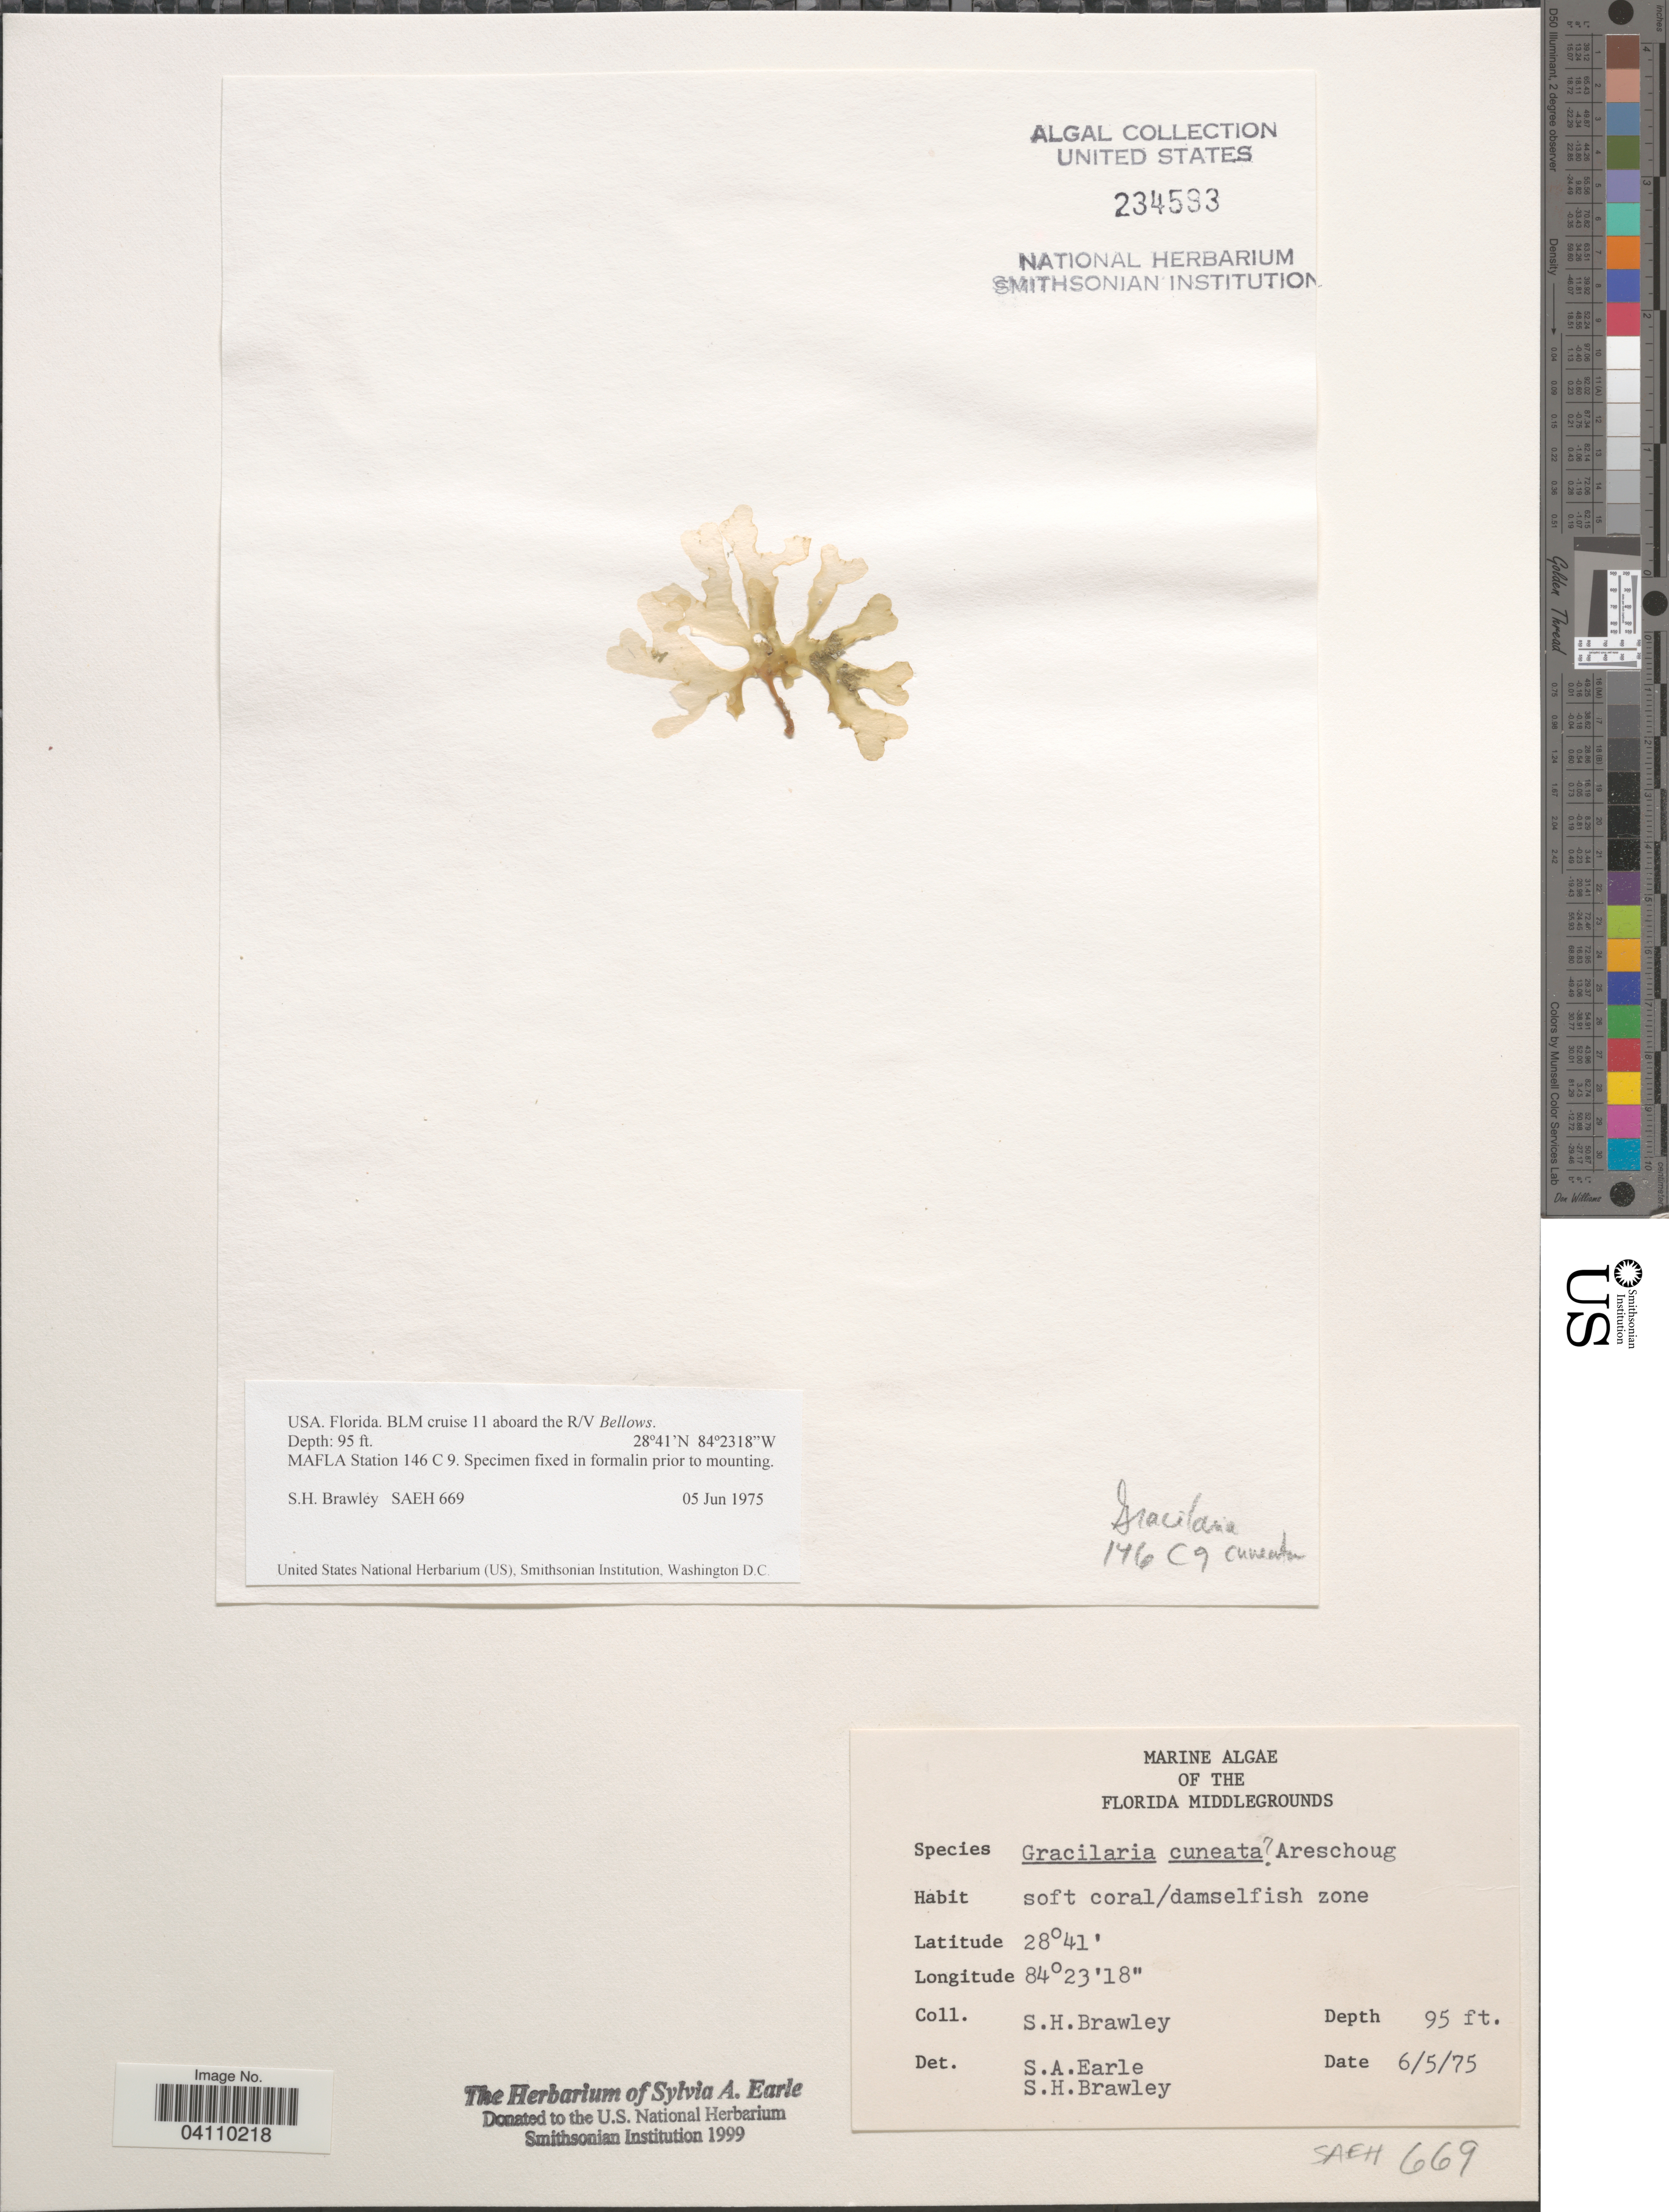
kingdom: Plantae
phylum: Rhodophyta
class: Florideophyceae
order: Gracilariales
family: Gracilariaceae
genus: Gracilaria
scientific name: Gracilaria cuneata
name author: Aresch.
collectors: S. Brawley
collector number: SAEH669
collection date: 1975-06-05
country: United States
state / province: Florida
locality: The Florida Middlegrounds. BLM cruise 11 aboard the R/V Bellows. MAFLA Station 146 C 9.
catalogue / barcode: US 234593